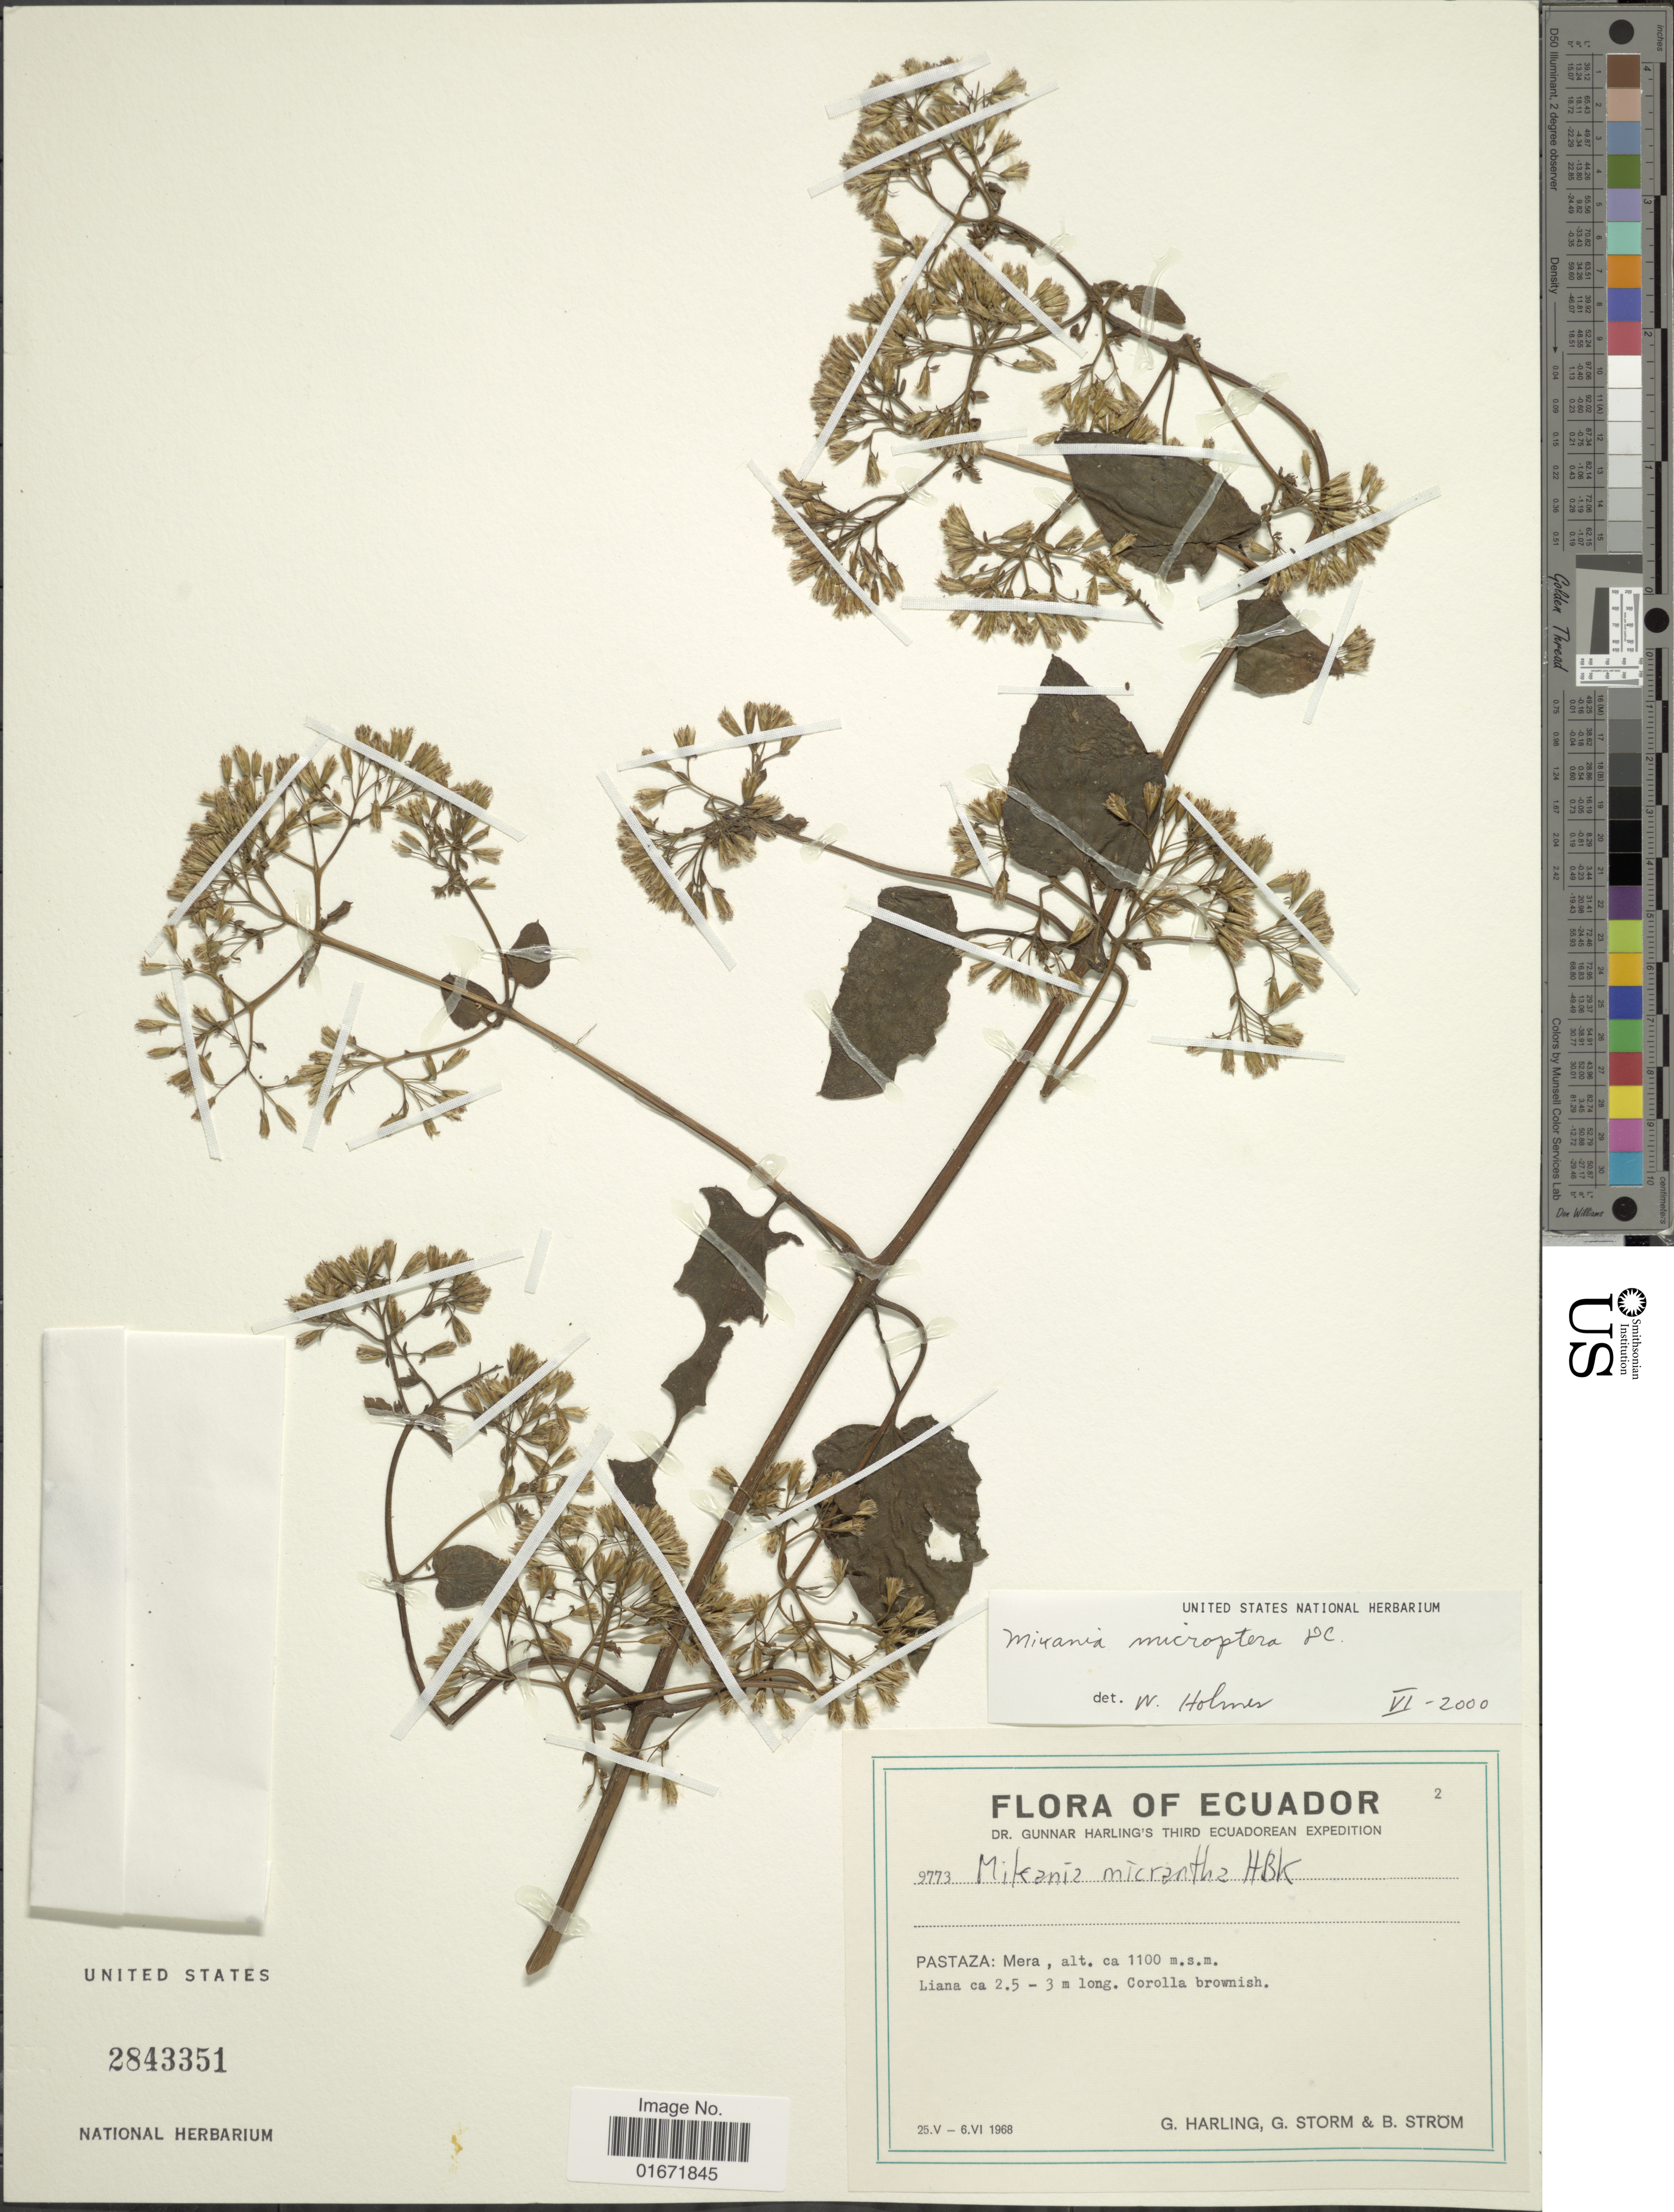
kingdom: Plantae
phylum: Tracheophyta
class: Magnoliopsida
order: Asterales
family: Asteraceae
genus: Mikania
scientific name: Mikania microptera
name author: DC.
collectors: G. Harling, G. Storm & B. Ström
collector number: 9773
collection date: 1968-05-25/1968-06-06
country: Ecuador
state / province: Pastaza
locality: Pastaza: Mera.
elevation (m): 1100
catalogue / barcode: US 2843351